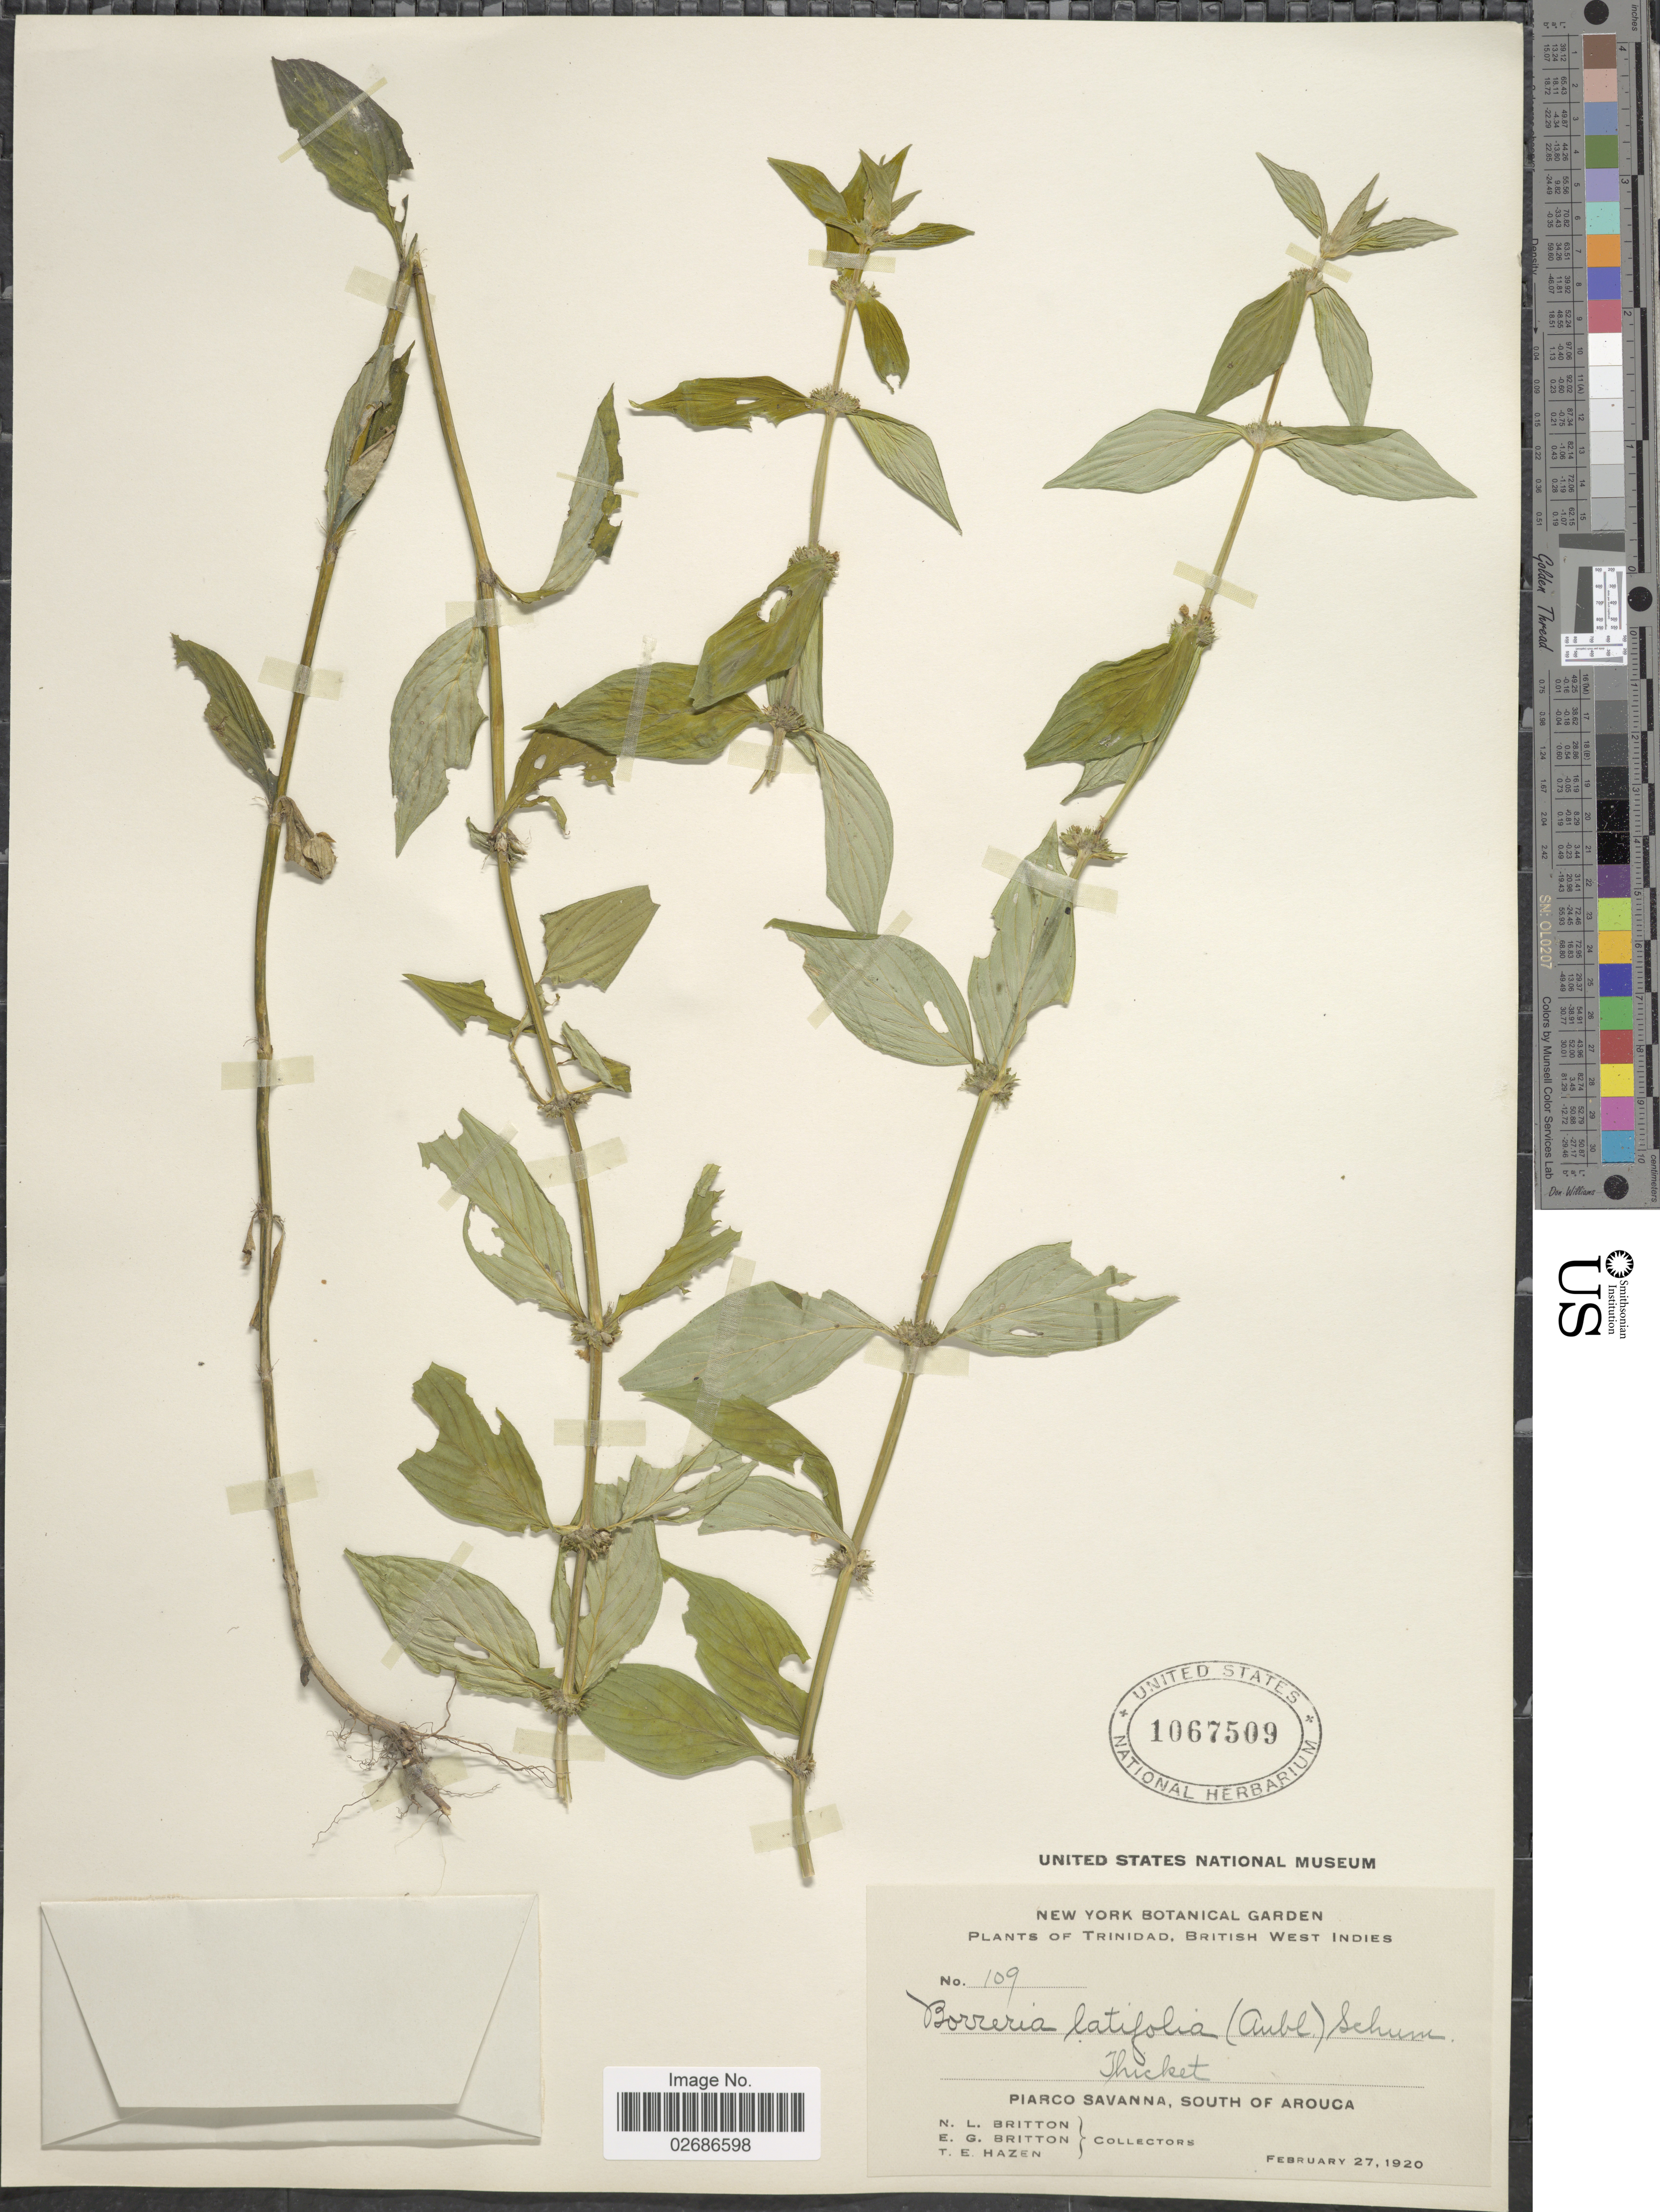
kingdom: Plantae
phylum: Tracheophyta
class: Magnoliopsida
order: Gentianales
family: Rubiaceae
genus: Borreria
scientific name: Borreria latifolia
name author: (Aubl.) K. Schum.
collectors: N. Britton, E. G. Britton & T. E. Hazen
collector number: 109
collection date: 1920-02-27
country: Trinidad and Tobago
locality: Trinidad, British West Indies, Piarco Savanna, South of Arouca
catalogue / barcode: US 1067509